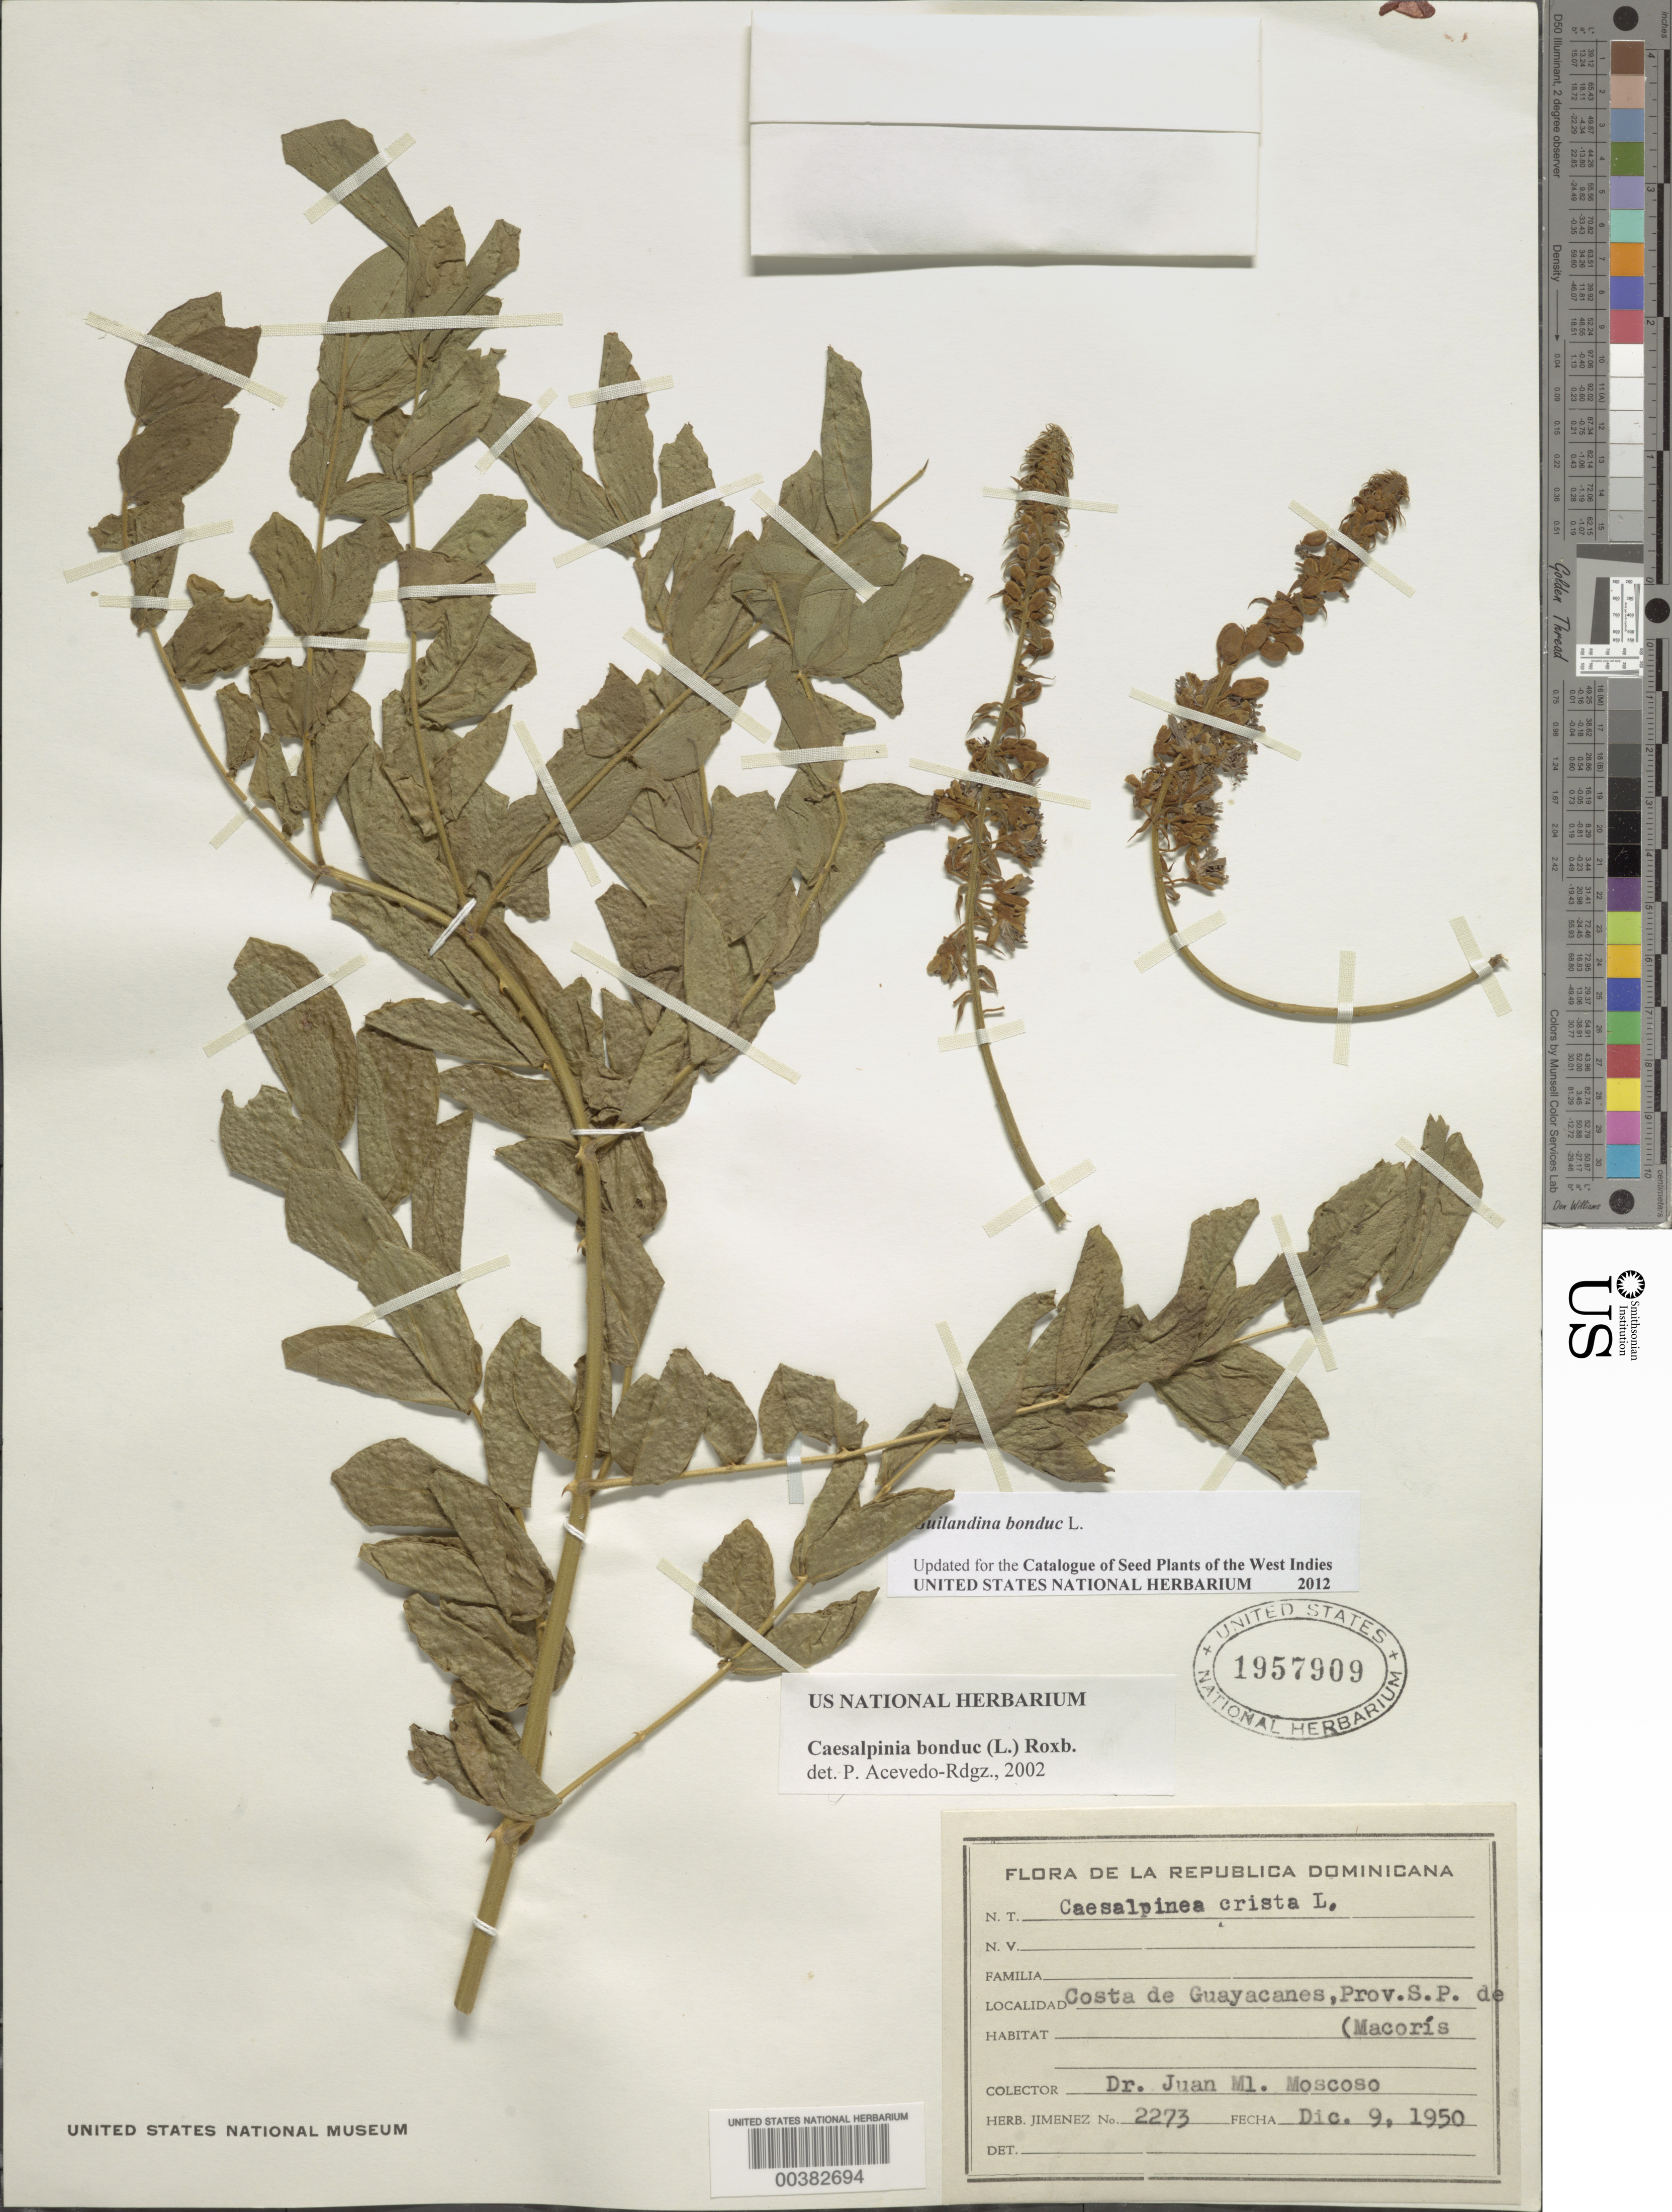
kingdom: Plantae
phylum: Tracheophyta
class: Magnoliopsida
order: Fabales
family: Fabaceae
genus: Guilandina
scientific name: Guilandina bonduc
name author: L.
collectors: J. Moscoso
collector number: Herb. Jimenez No. 2273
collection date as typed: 09 Dec 1950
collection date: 1950-12-09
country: Dominican Republic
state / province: San Pedro de Macorís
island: Hispaniola Island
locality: Costa de guayacanes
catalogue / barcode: US 1957909